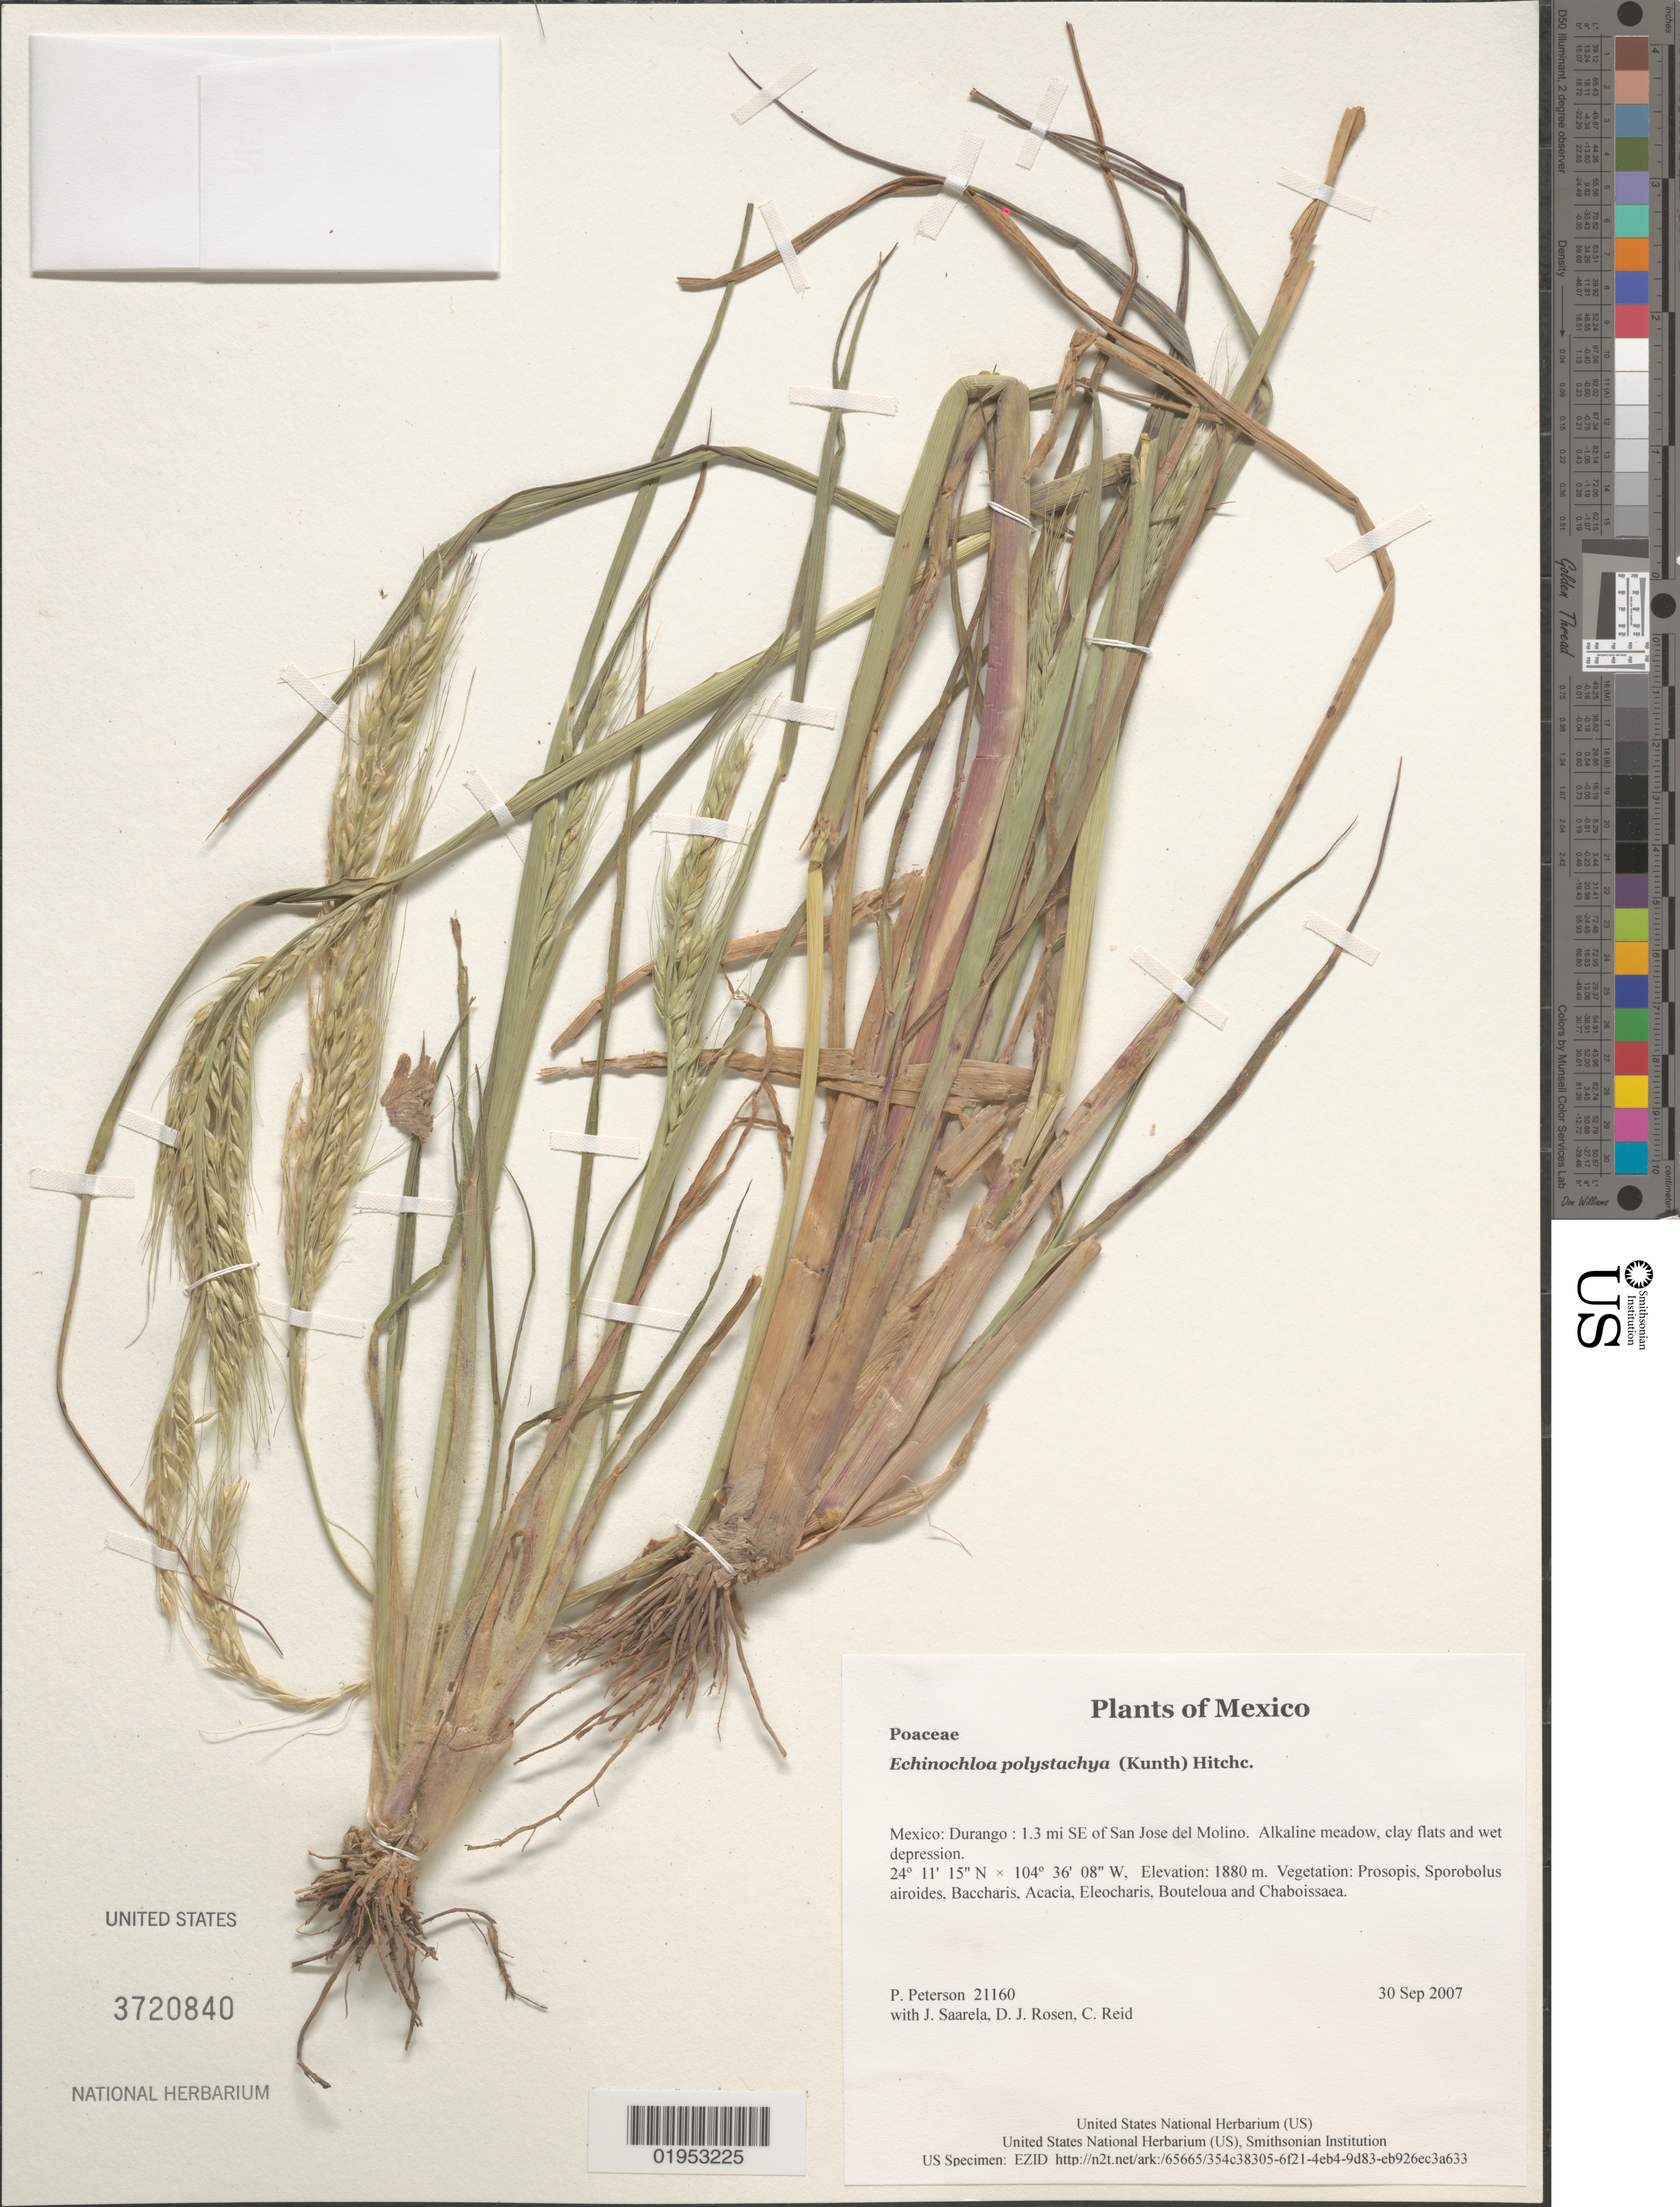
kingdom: Plantae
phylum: Tracheophyta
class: Liliopsida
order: Poales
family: Poaceae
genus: Echinochloa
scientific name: Echinochloa polystachya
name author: (Kunth) Hitchc.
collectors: P. M. Peterson, J. Saarela, D. J. Rosen & C. Reid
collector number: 21160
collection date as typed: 30 Sep 2007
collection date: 2007-09-30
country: Mexico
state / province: Durango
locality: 1.3 mi SE of San Jose del Molino. Alkaline meadow, clay flats and wet depression.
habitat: Vegetation: Prosopis, Sporobolus airoides, Baccharis, Acacia, Eleocharis, Bouteloua and Chaboissaea.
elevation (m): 1880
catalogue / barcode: US 3720840